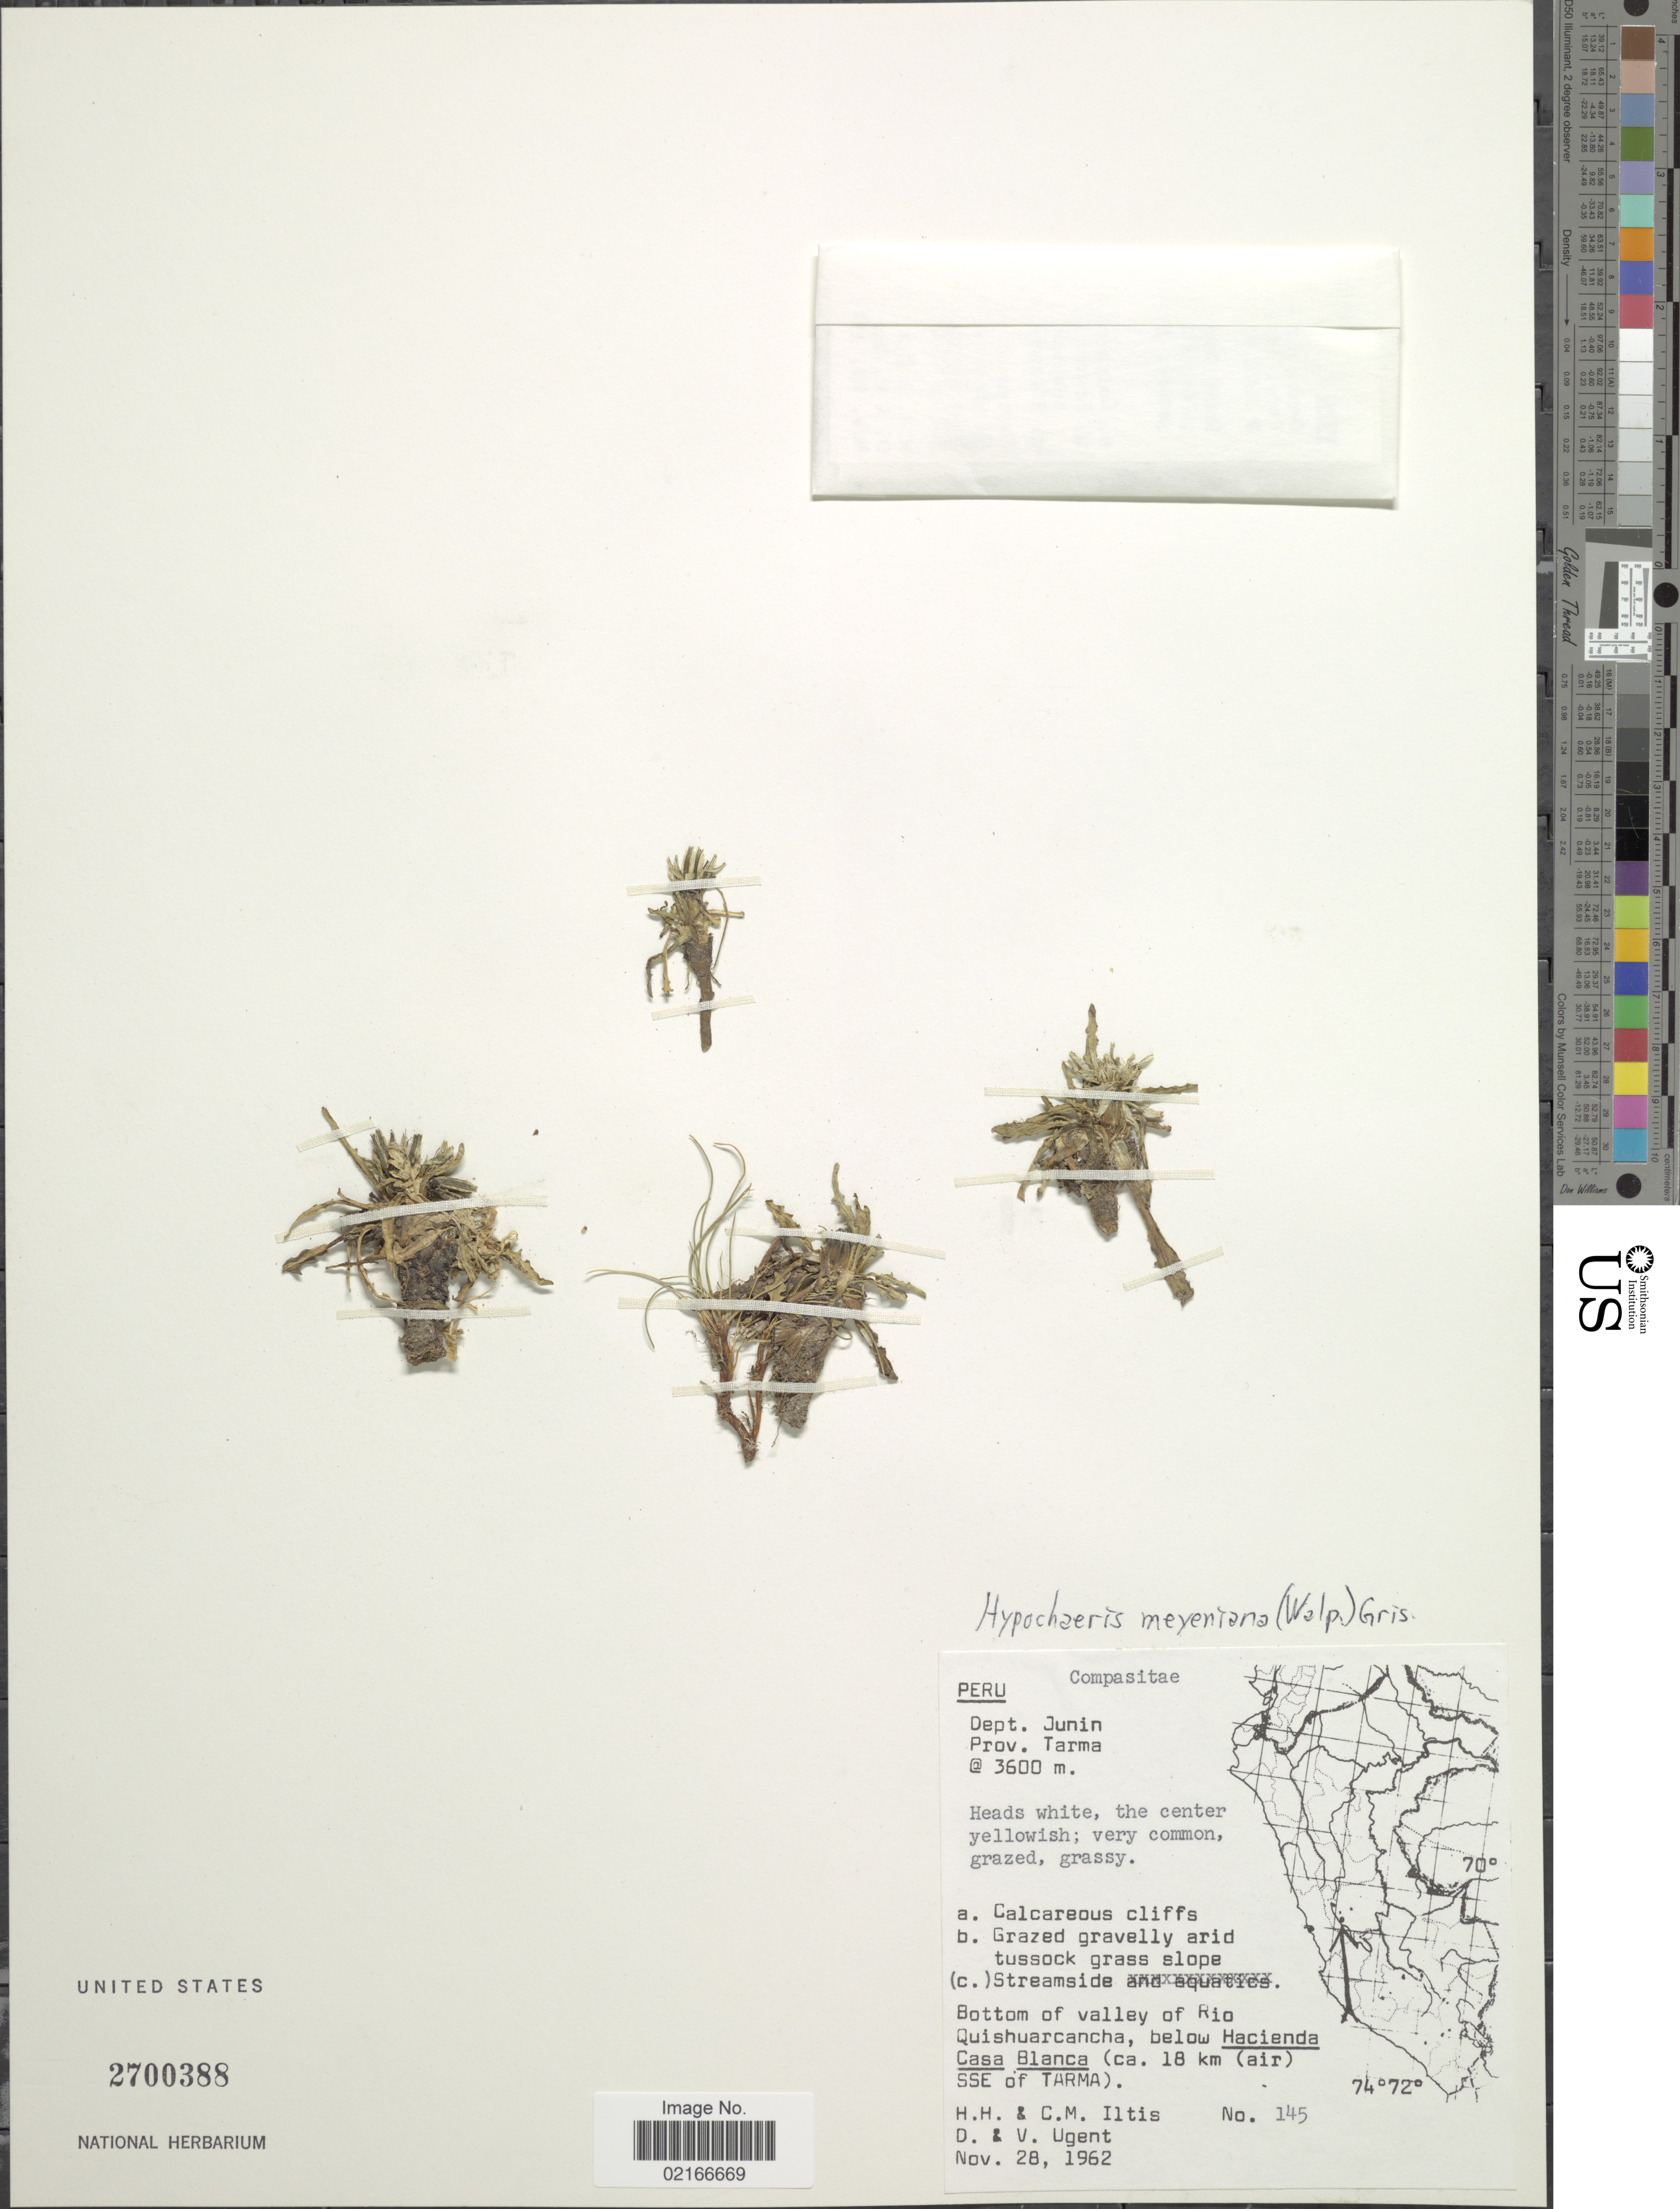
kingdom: Plantae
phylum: Tracheophyta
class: Magnoliopsida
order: Asterales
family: Asteraceae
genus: Hypochaeris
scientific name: Hypochaeris meyeniana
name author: (Walp.) Benth. & Hook. f. ex Griseb.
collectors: H. H. Iltis, C. M Iltis, D. Ugent & V. Ugent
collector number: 145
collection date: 1962-11-28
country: Peru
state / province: Junín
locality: Prov. Tarma. Bottom of valley of Rio Quishuarcancha, below Hacienda Casa Blanca (ca. 18 km (air) SSE of Tarma)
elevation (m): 3600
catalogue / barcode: US 2700388